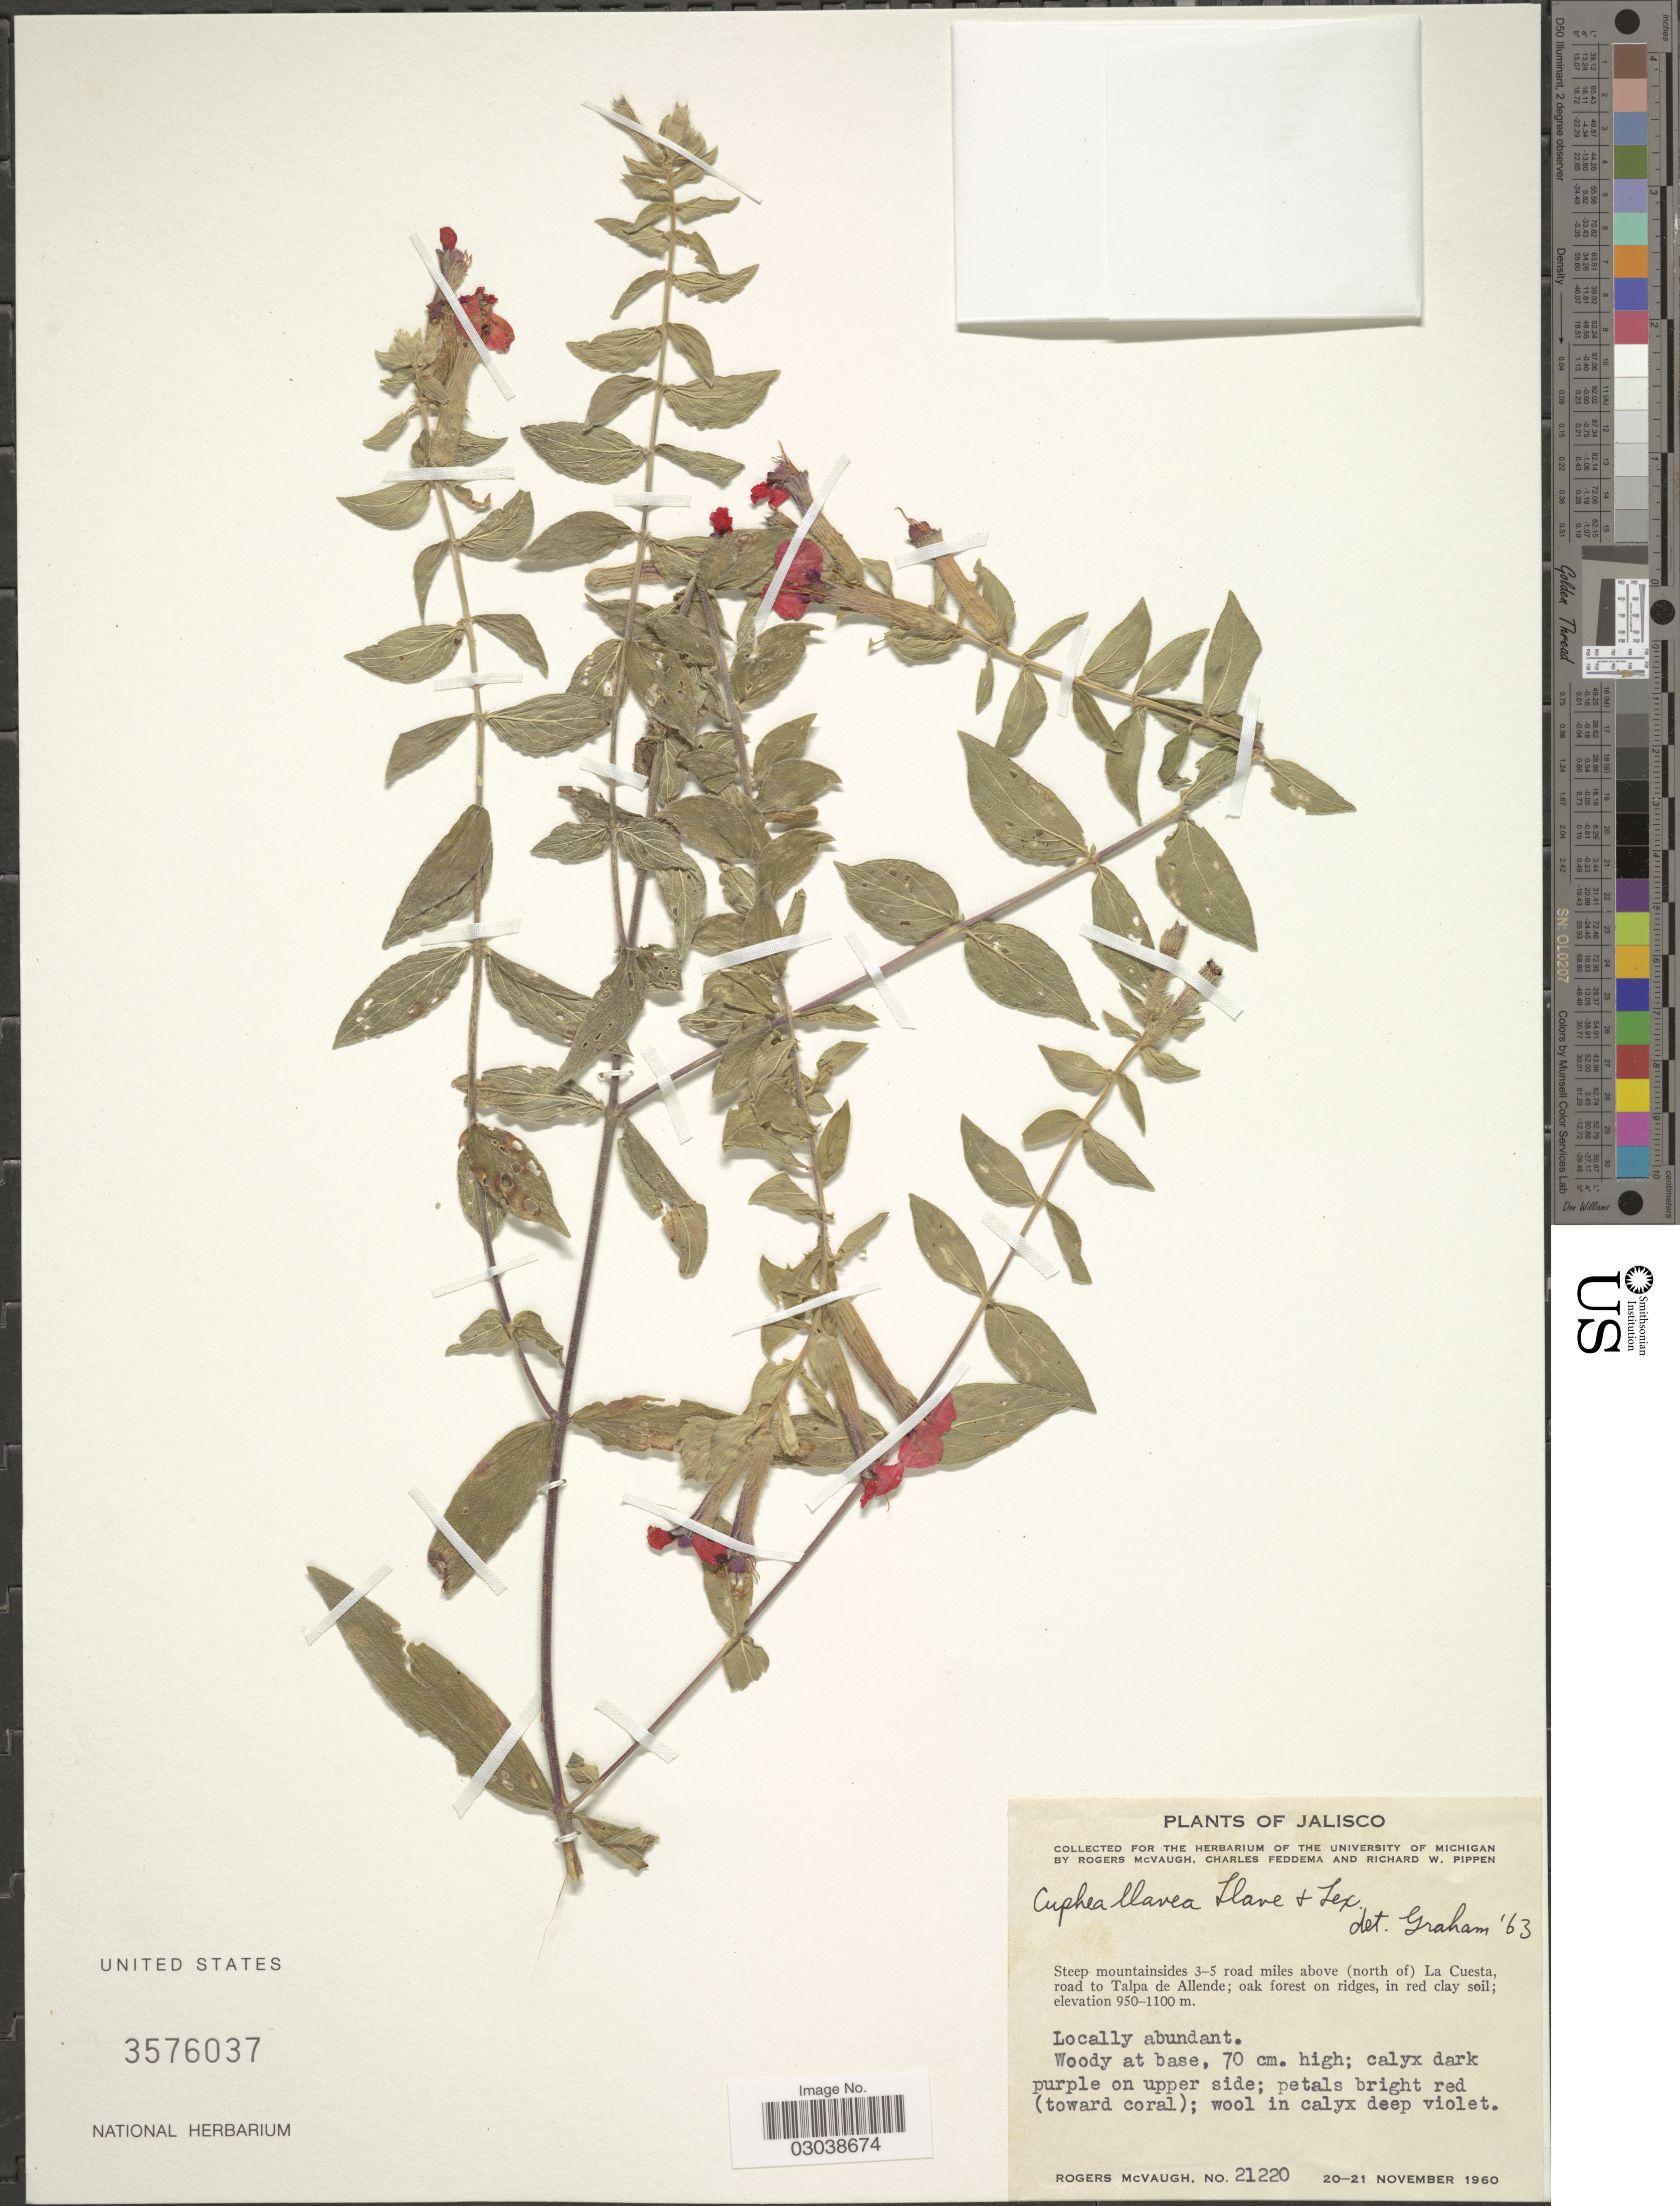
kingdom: Plantae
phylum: Tracheophyta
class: Magnoliopsida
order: Myrtales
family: Lythraceae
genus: Cuphea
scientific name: Cuphea llavea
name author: Lex.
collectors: R. McVaugh, C. Feddema & R. W. Pippen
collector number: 21220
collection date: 1960-11-20/1960-11-21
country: Mexico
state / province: Jalisco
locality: Steep mountainsides 3-5 road miles above (north of) La Cuesta, road to Talpa de Allende; oak forest on ridges.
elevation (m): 950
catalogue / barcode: US 3576037